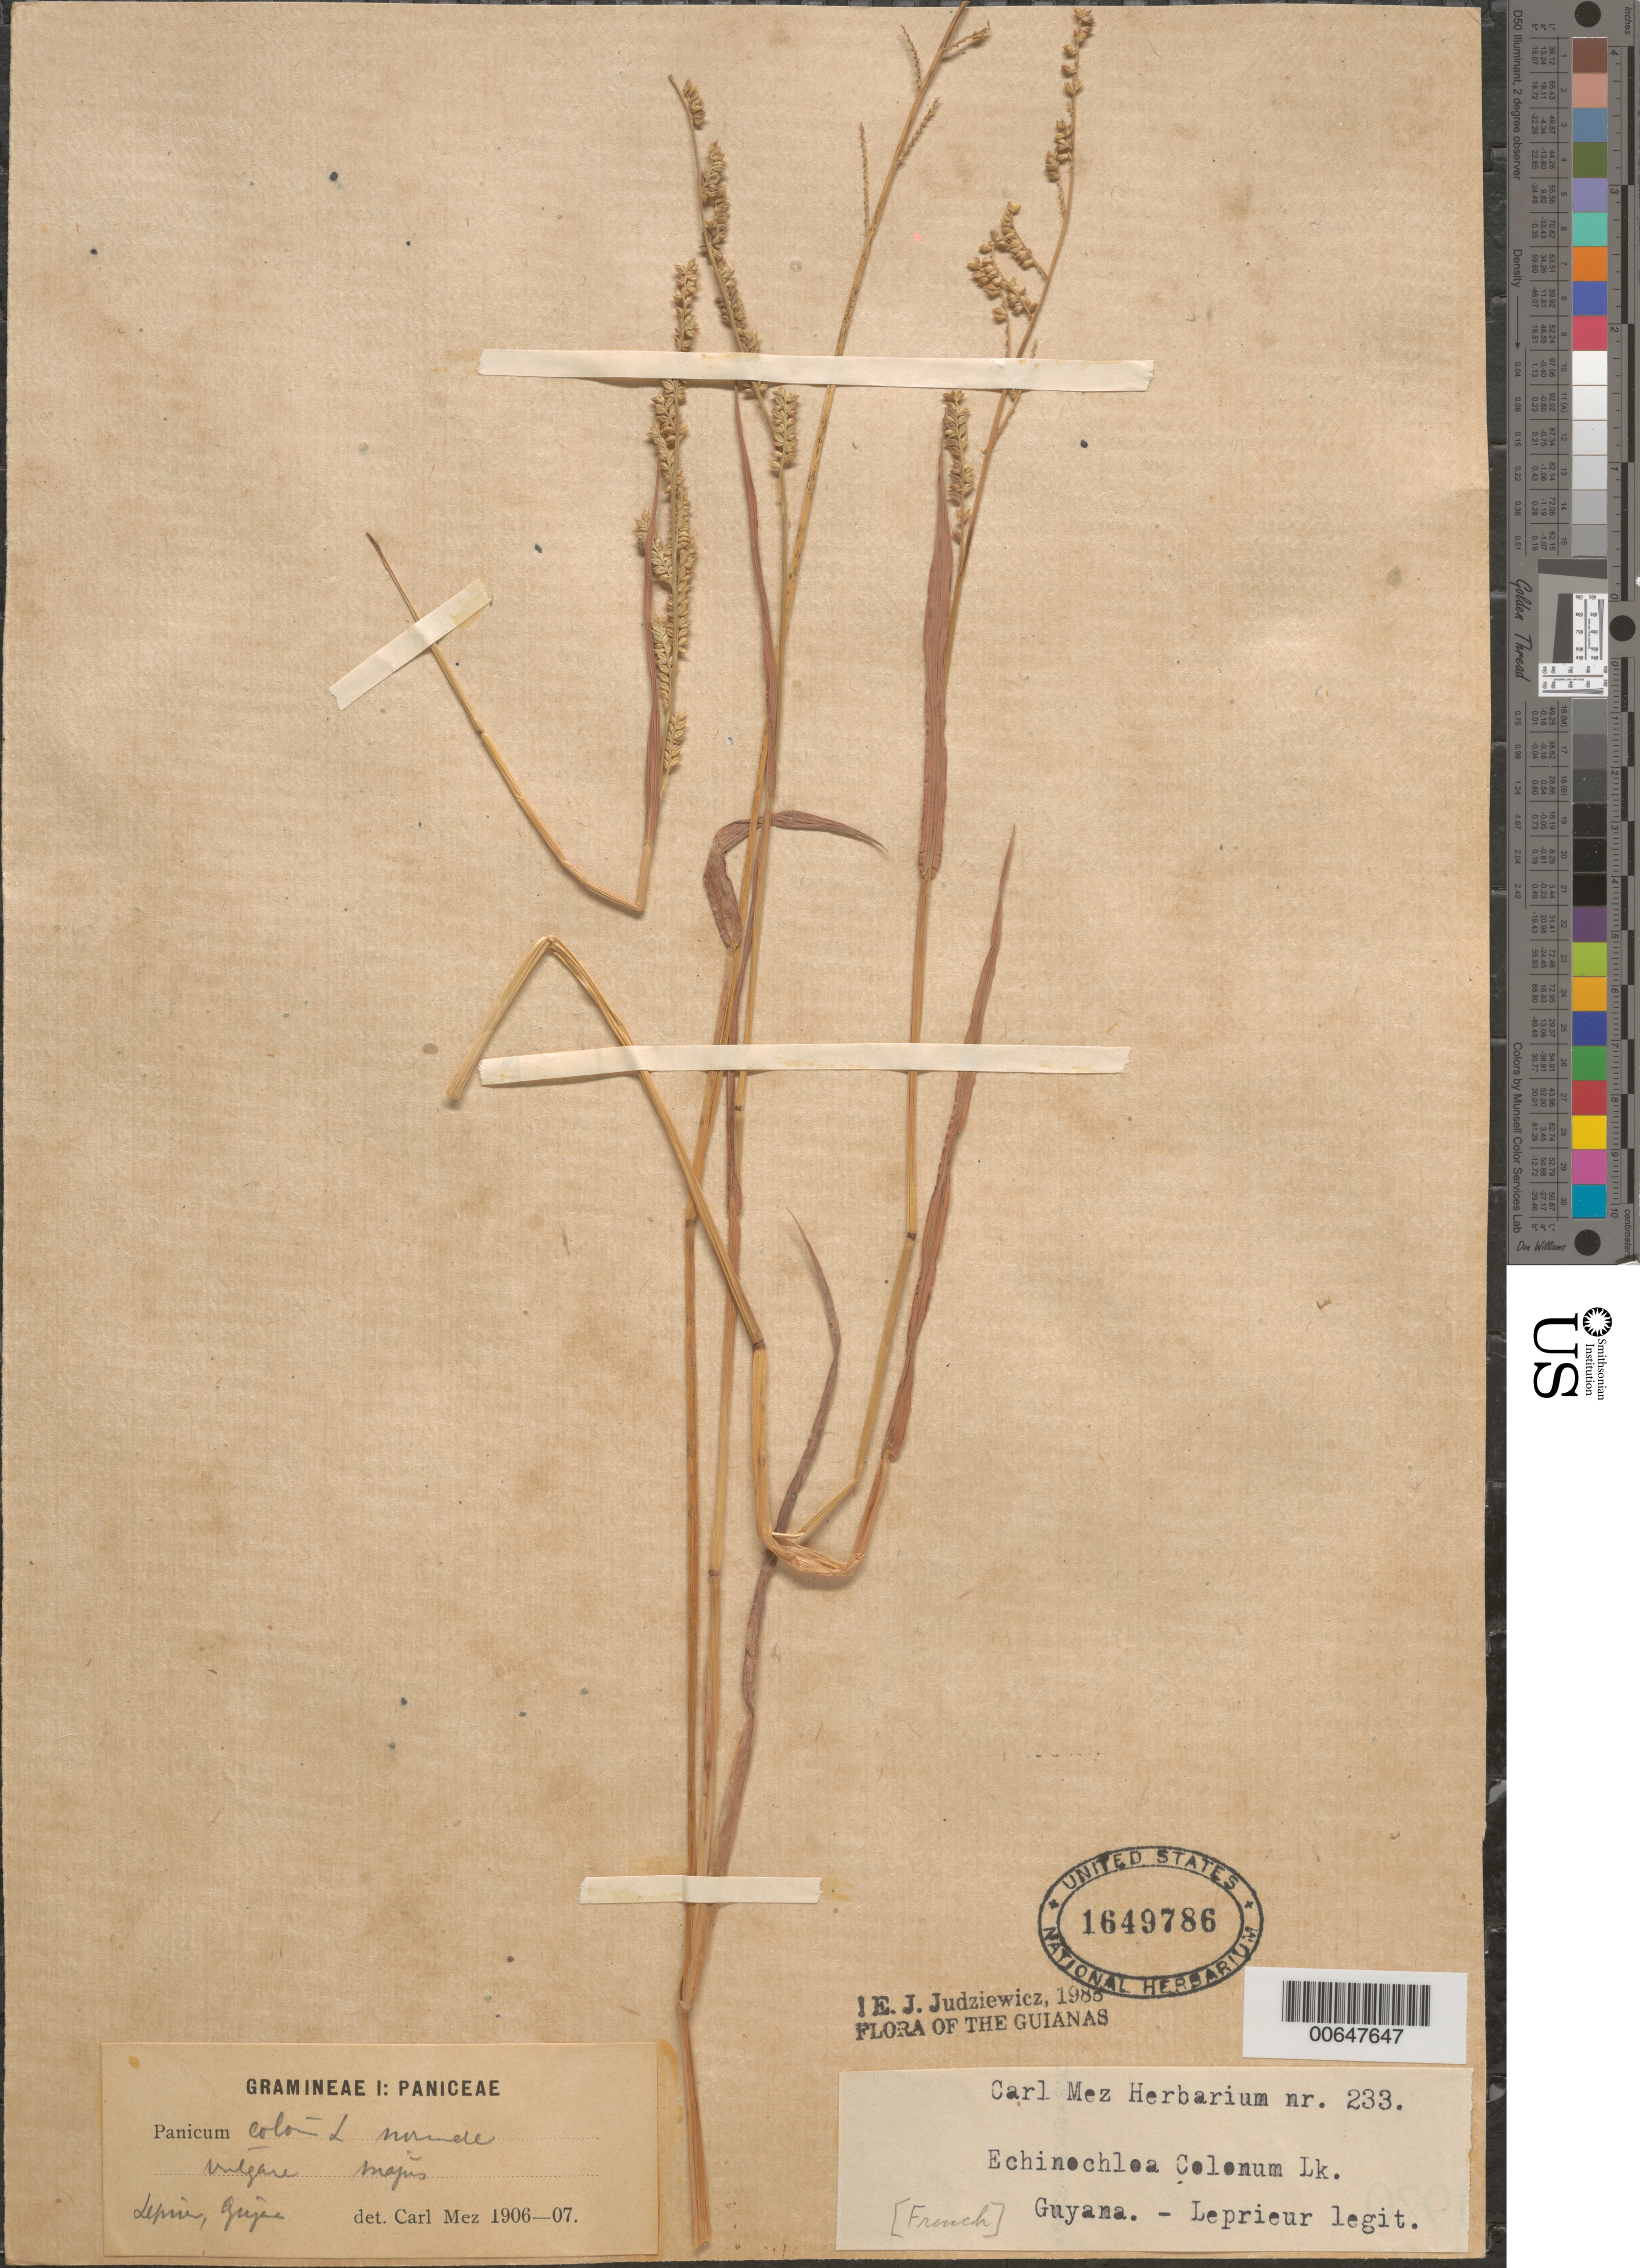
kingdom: Plantae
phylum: Tracheophyta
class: Liliopsida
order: Poales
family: Poaceae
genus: Echinochloa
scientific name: Echinochloa colona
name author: (L.) Link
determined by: Judziewicz, E. J.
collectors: F. M. R. Leprieur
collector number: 233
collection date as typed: s.d.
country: French Guiana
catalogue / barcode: US 1649786